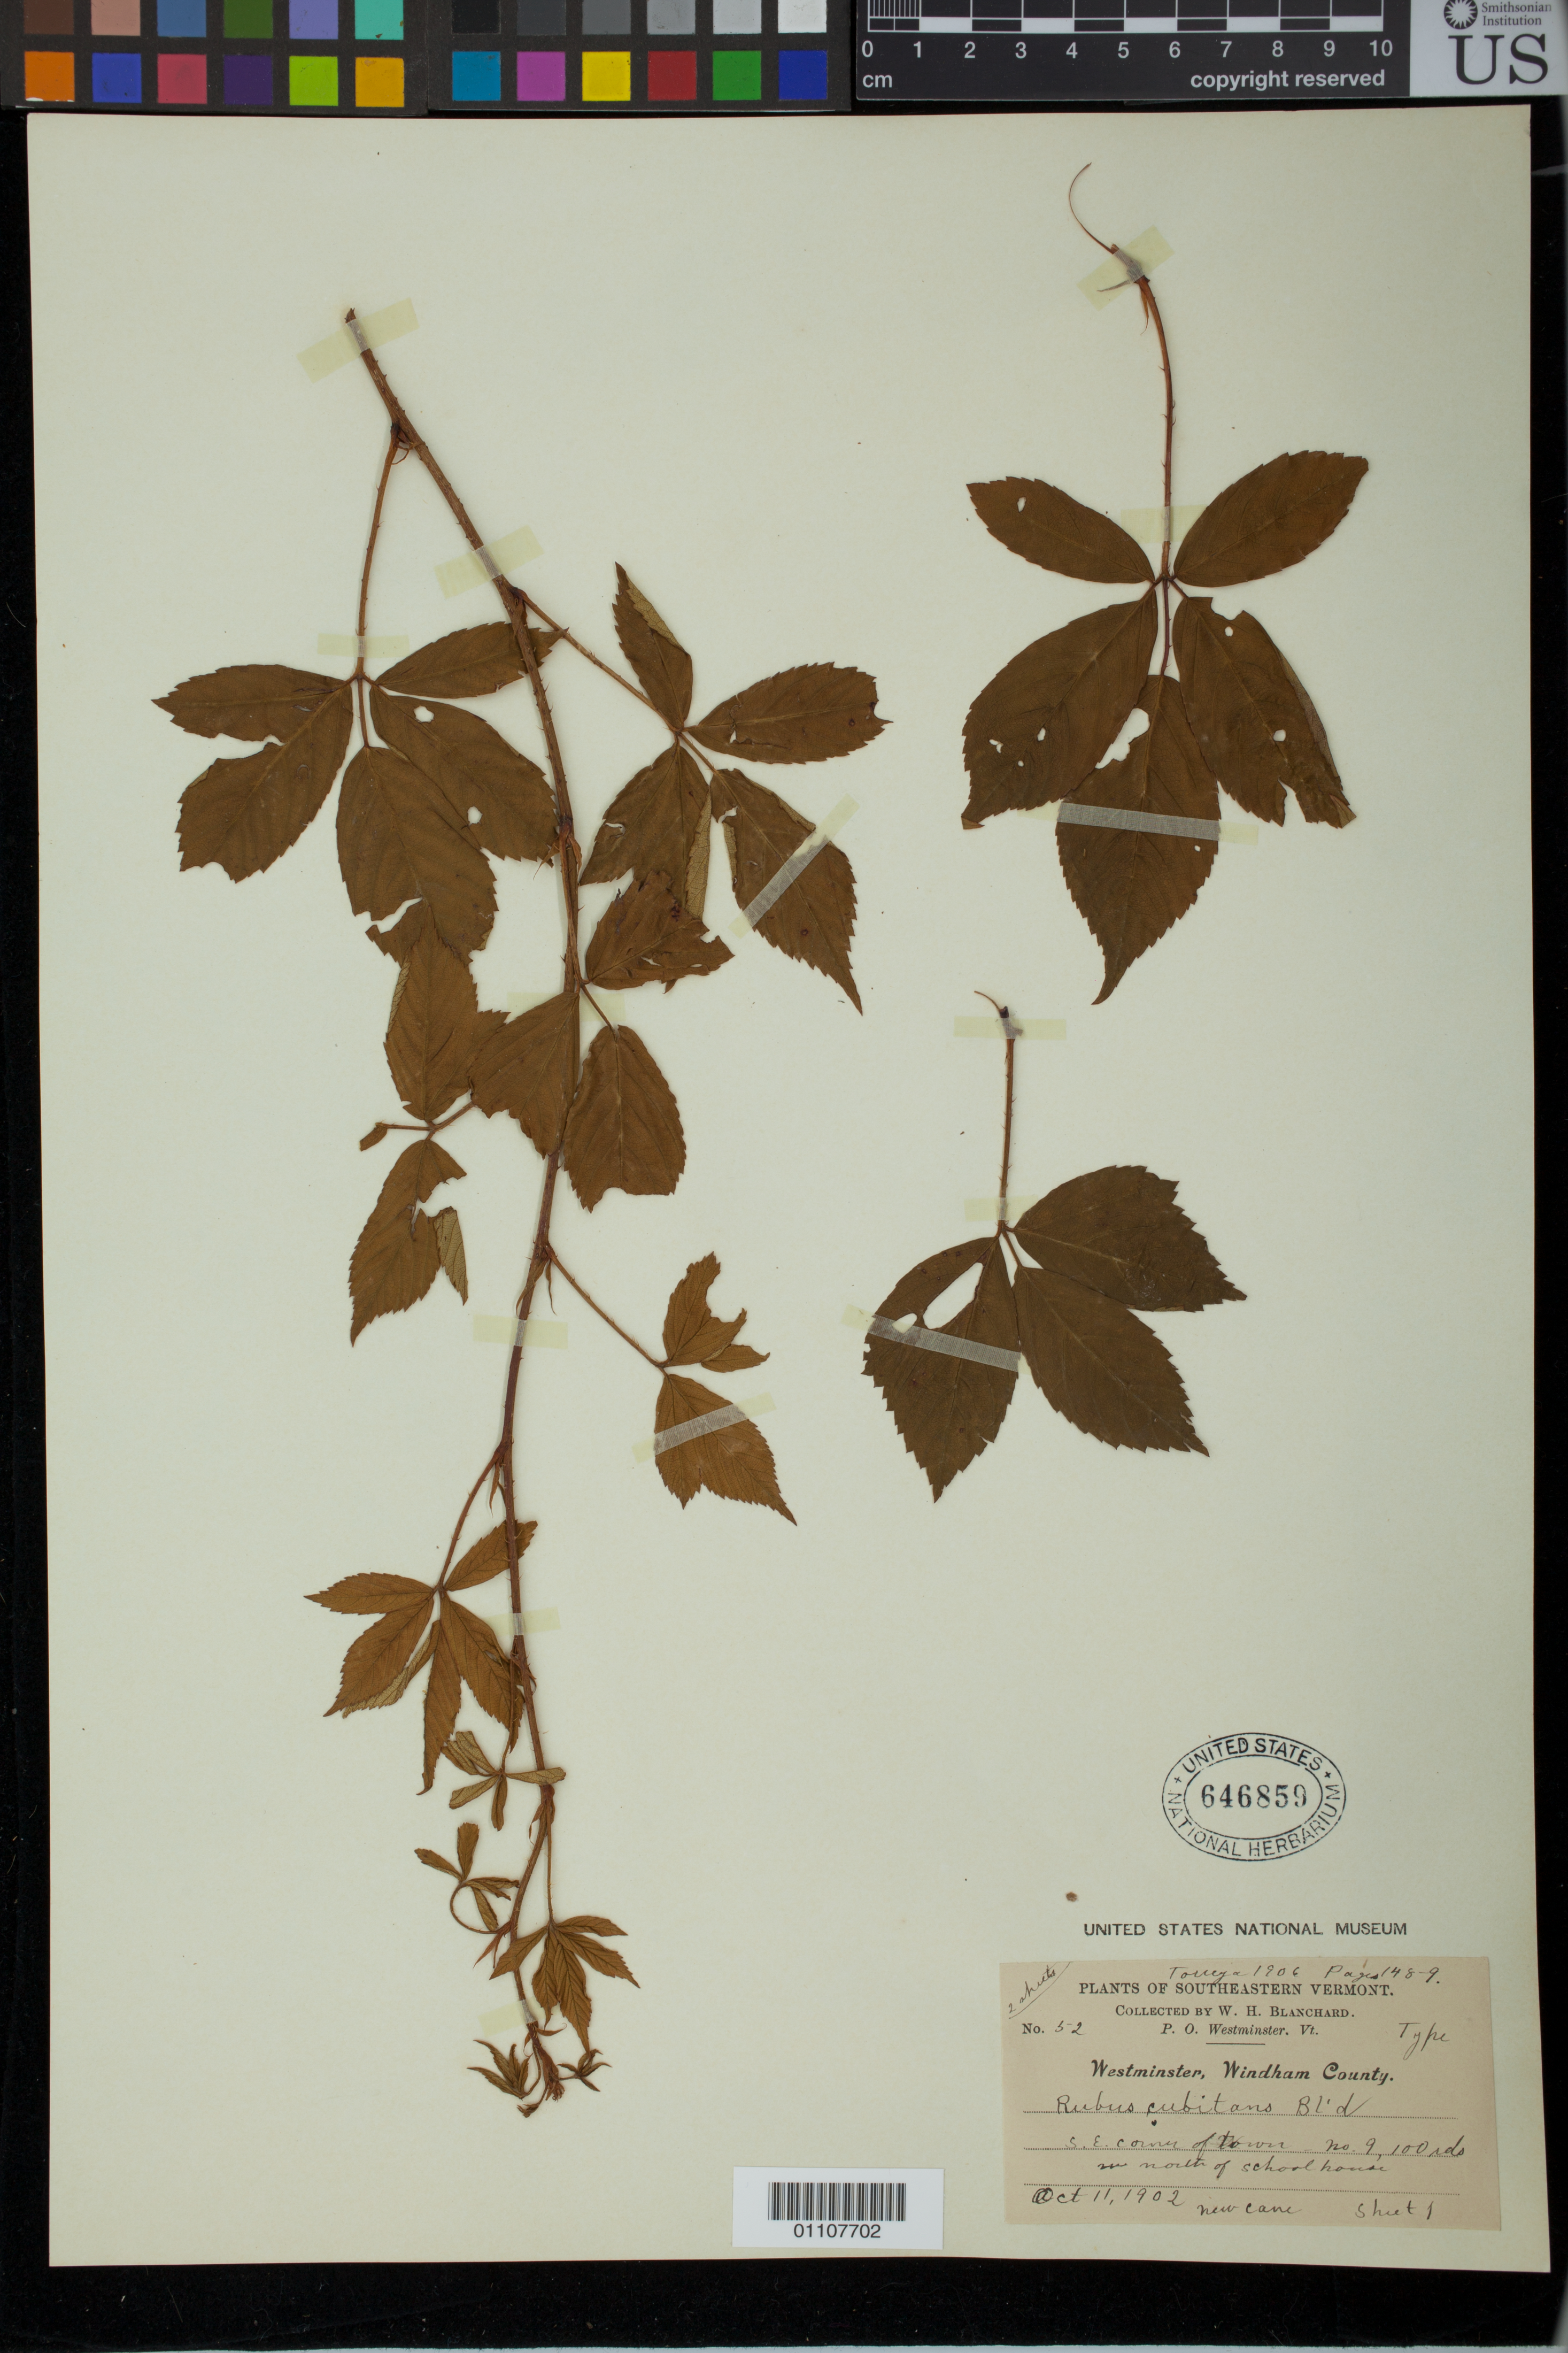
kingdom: Plantae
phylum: Tracheophyta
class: Magnoliopsida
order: Rosales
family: Rosaceae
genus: Rubus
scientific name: Rubus cubitans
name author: Blanch.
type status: Syntype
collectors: W. H. Blanchard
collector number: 52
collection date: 1902-10-11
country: United States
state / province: Vermont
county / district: Windham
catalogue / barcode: US 646859